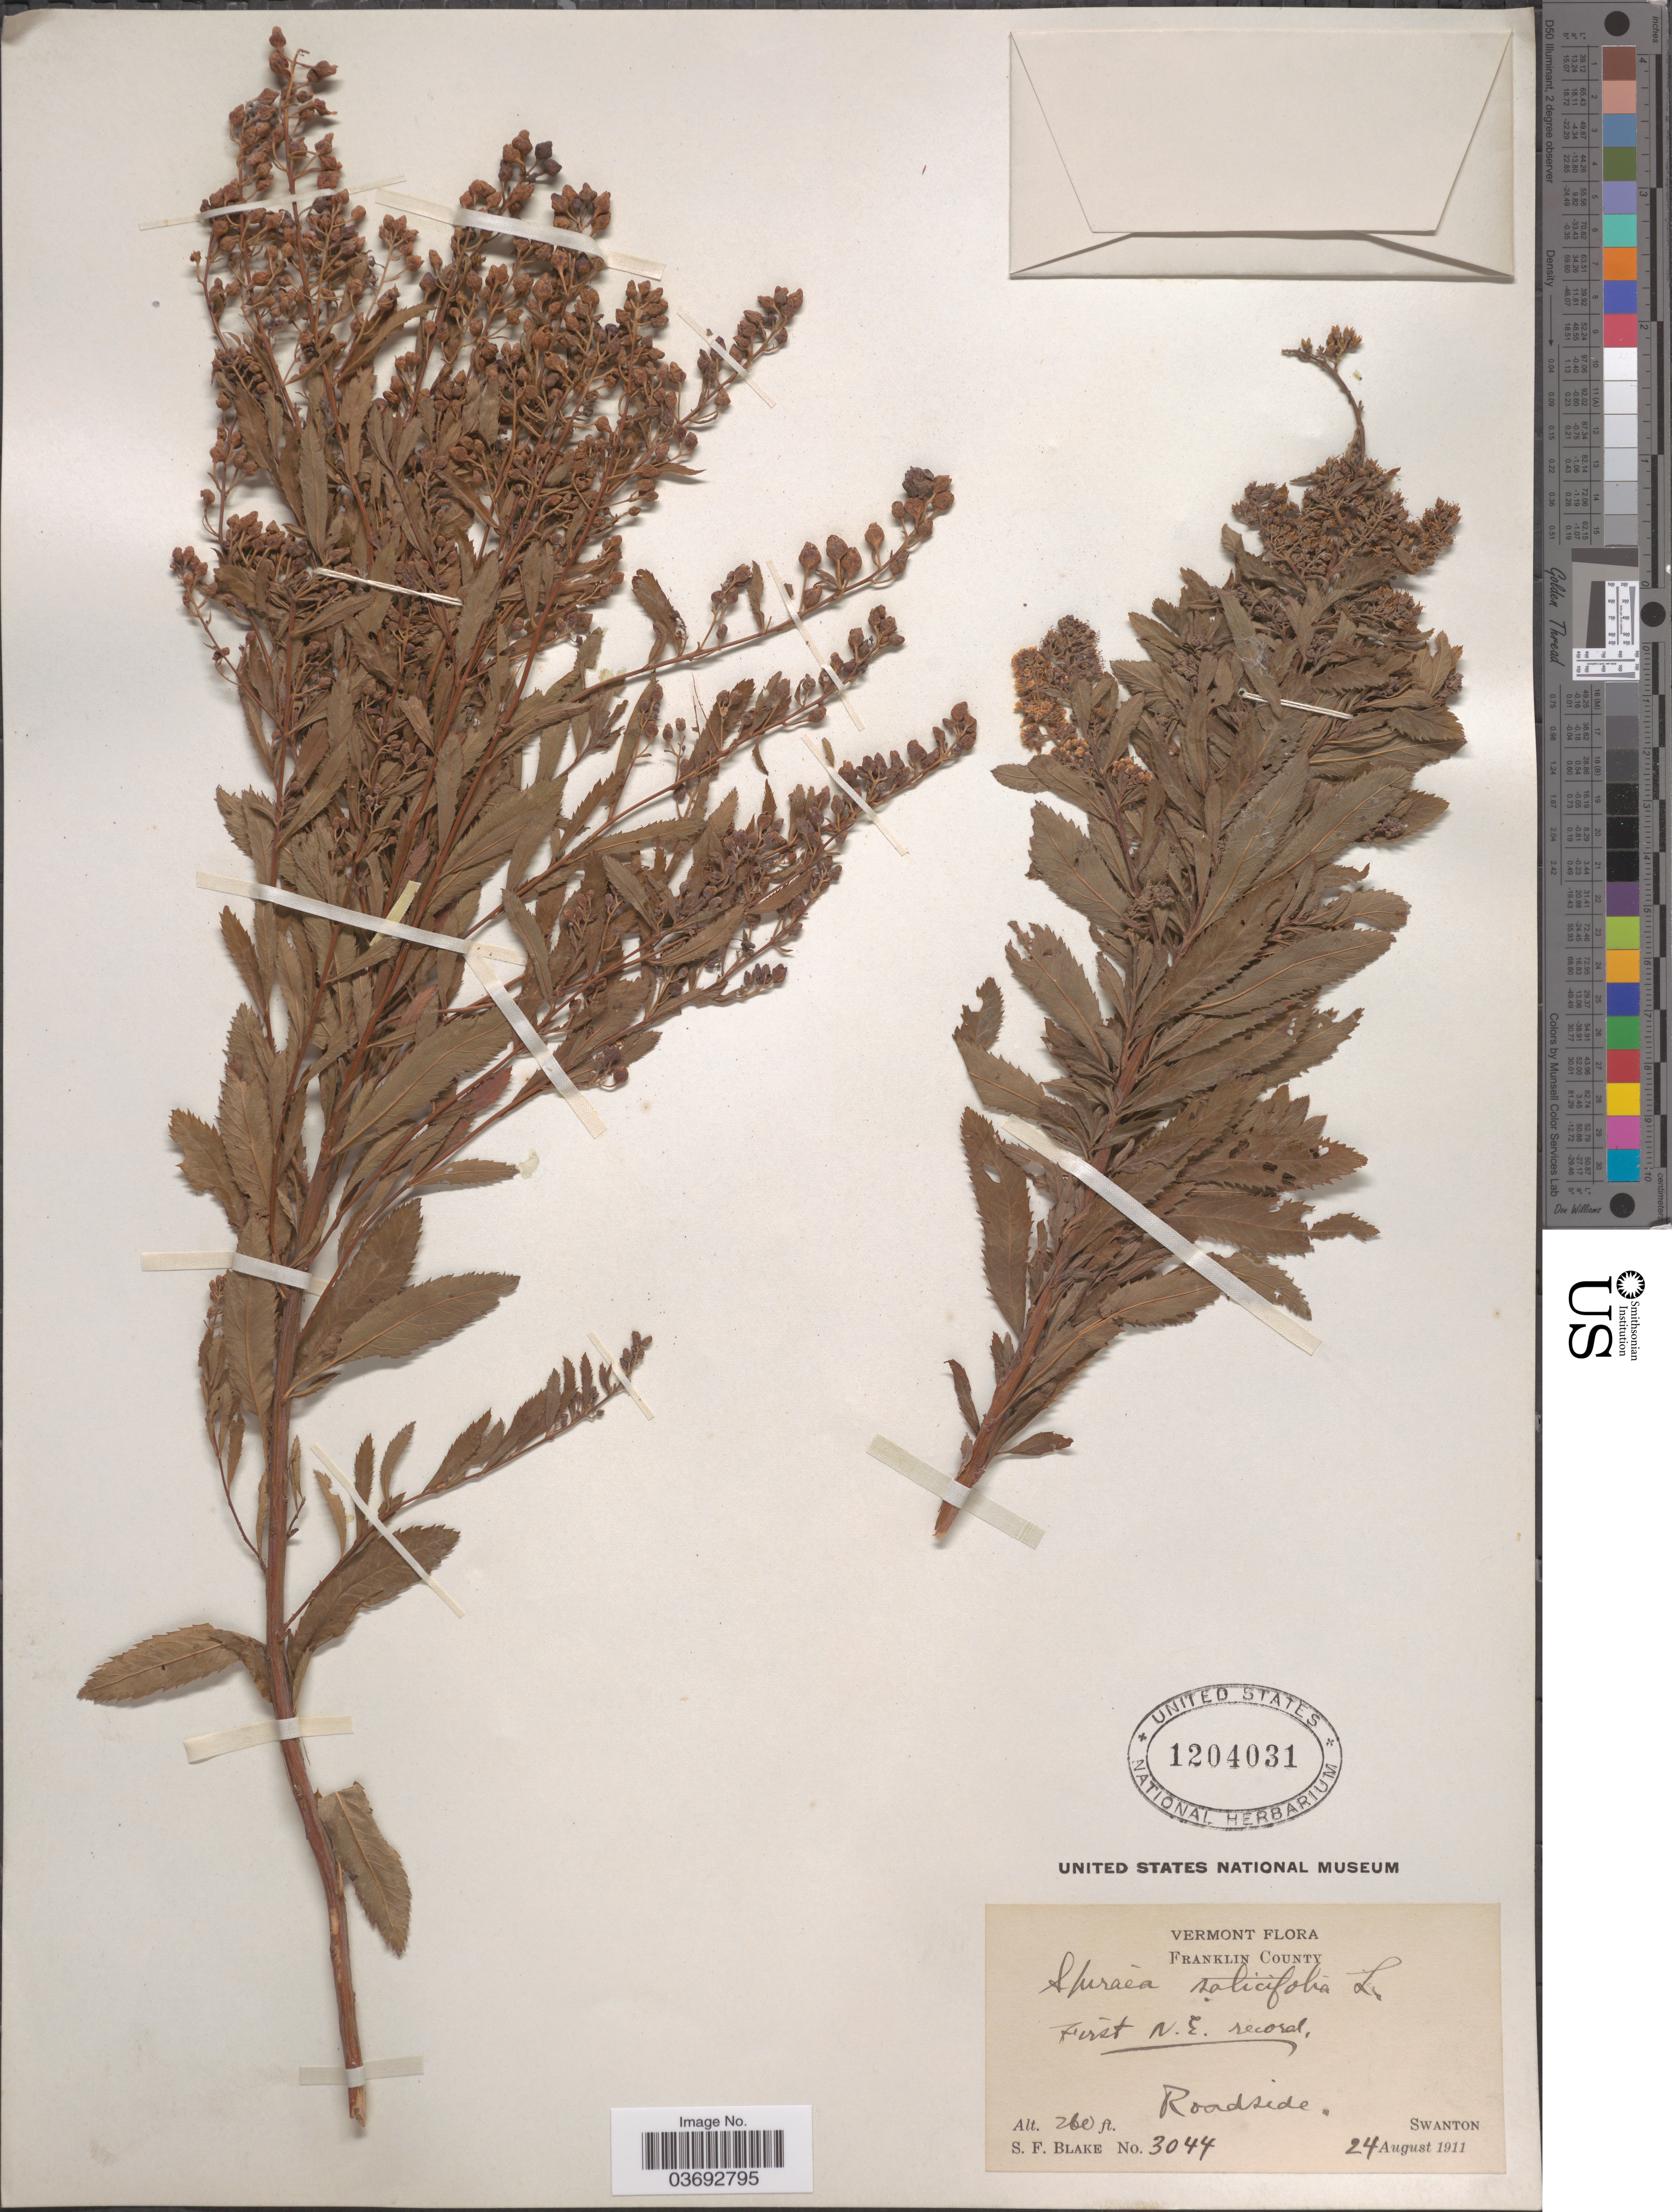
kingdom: Plantae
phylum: Tracheophyta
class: Magnoliopsida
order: Rosales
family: Rosaceae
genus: Spiraea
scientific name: Spiraea salicifolia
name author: L.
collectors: S. Blake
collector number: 3044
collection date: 1911-08-24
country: United States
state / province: Vermont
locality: Franklin Coounty. Swanton.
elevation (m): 79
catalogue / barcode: US 1204031